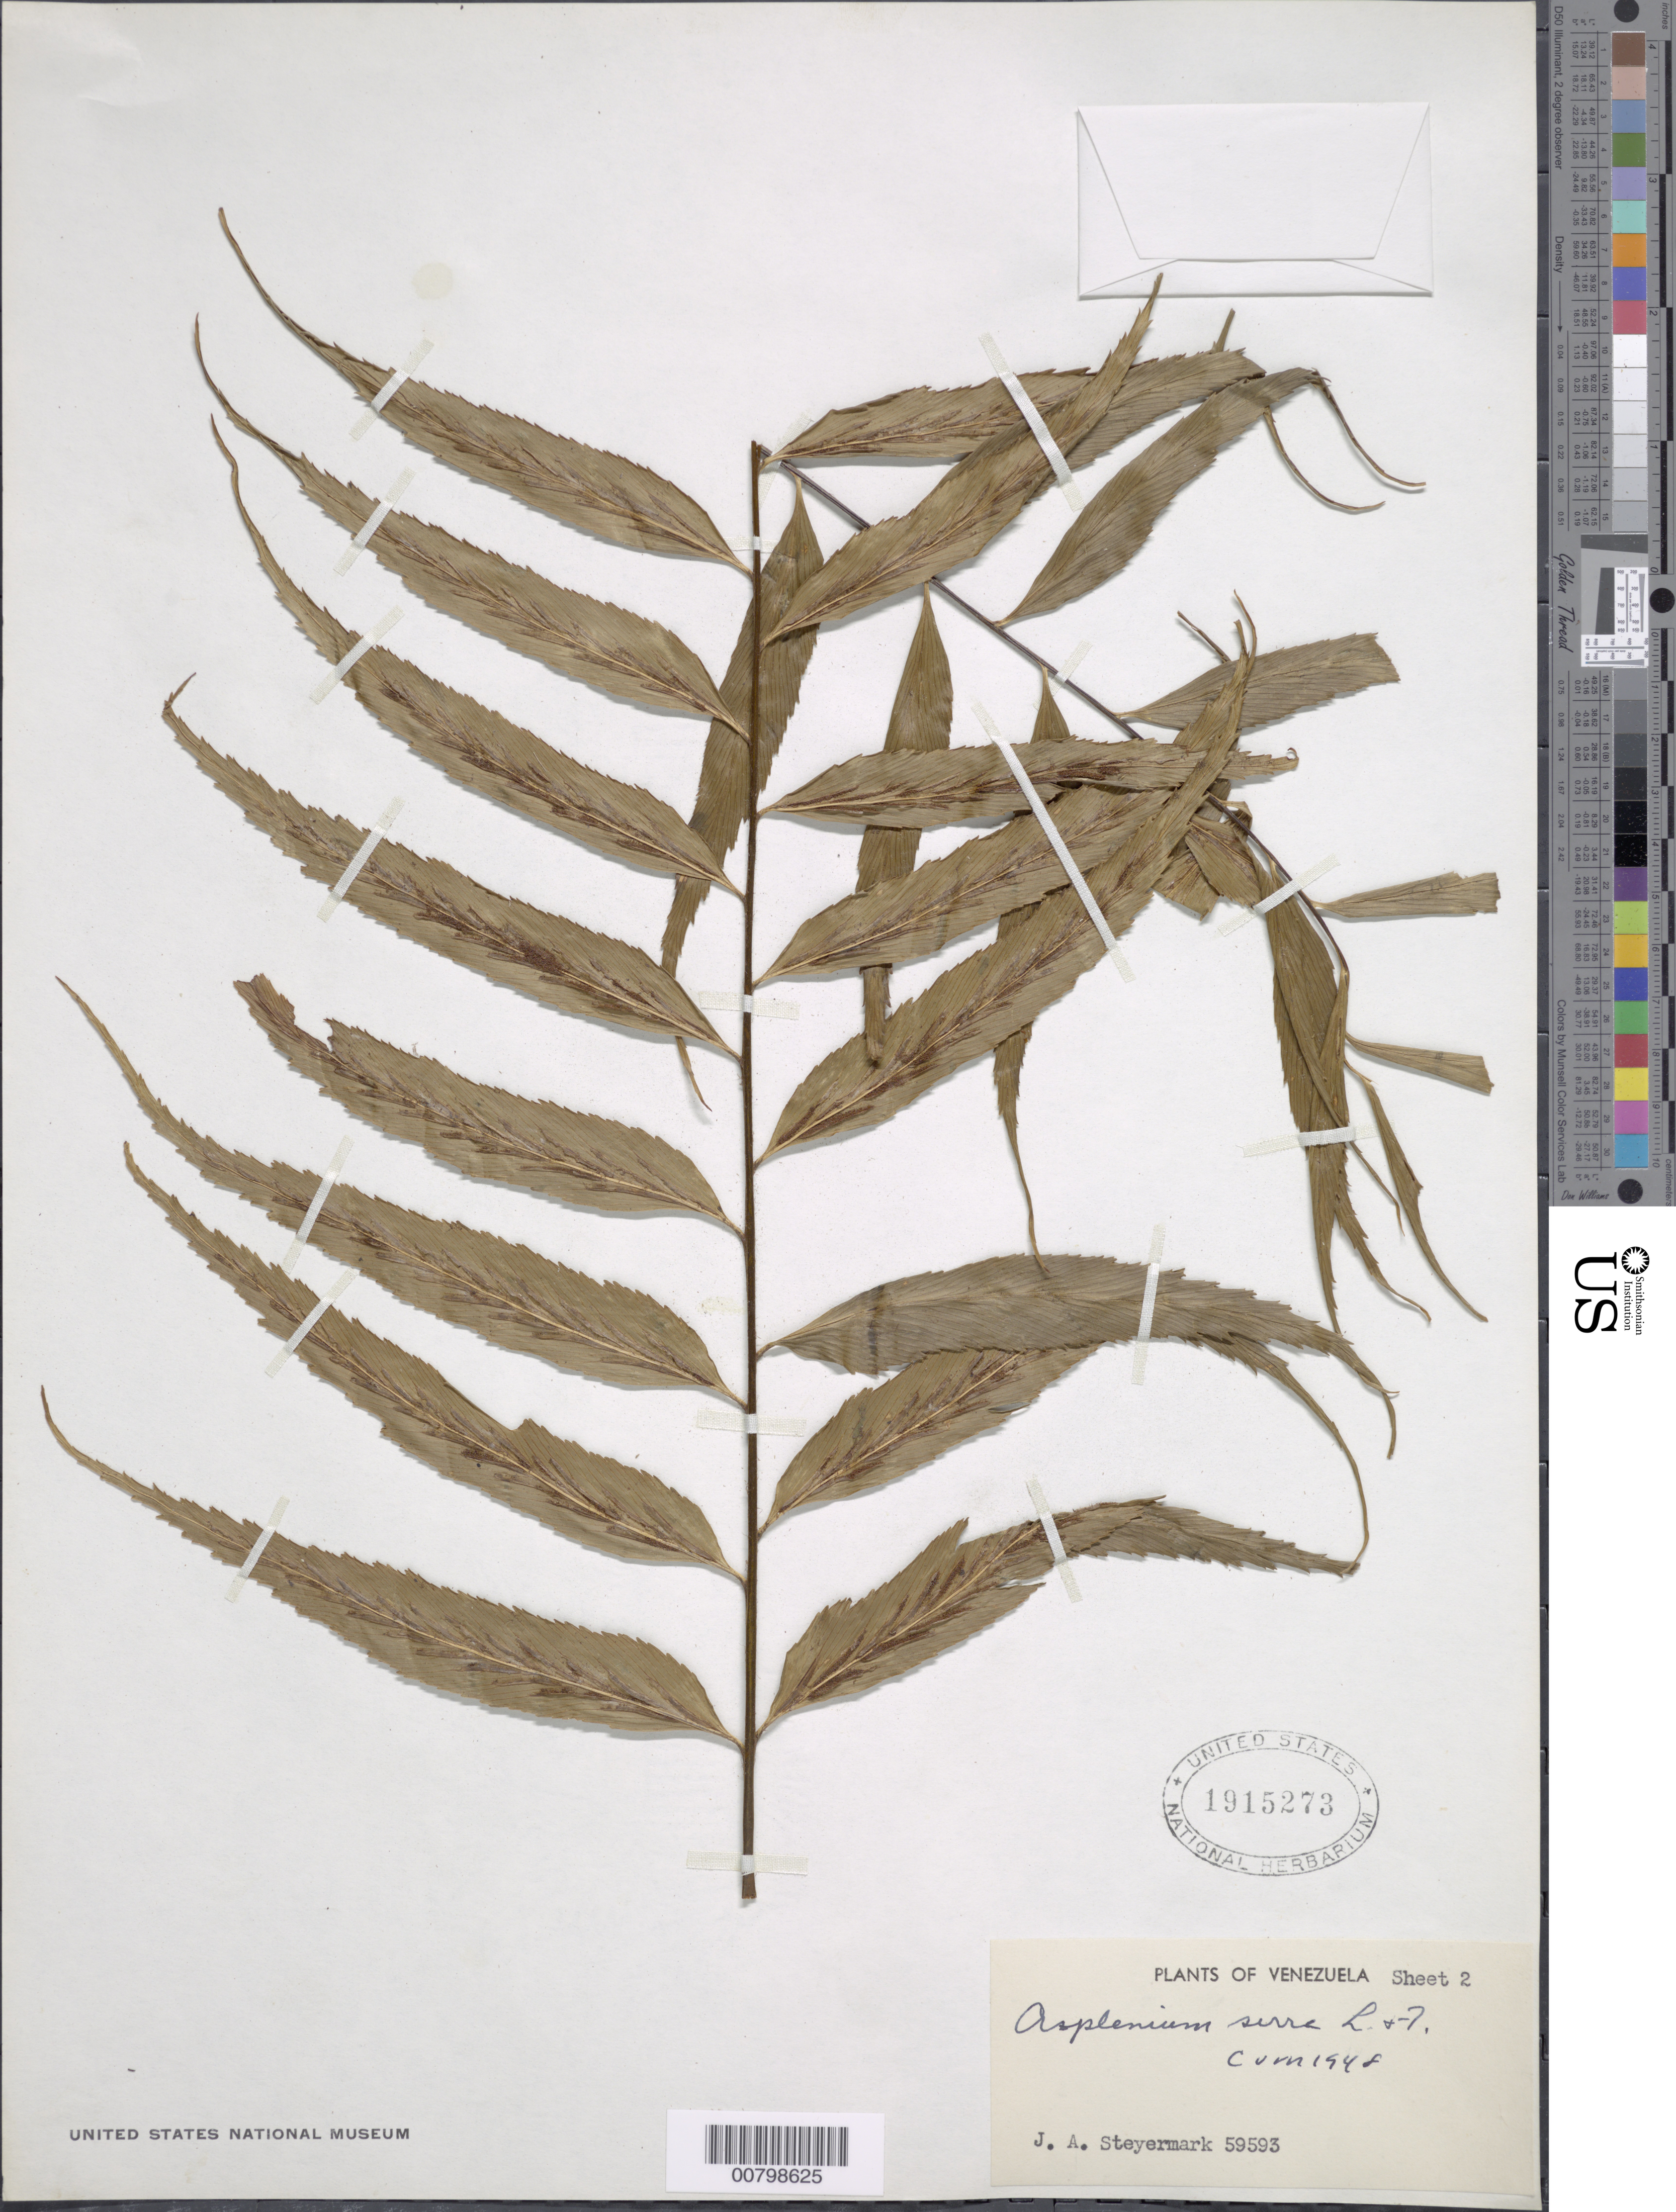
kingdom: Plantae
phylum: Tracheophyta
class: Polypodiopsida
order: Polypodiales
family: Aspleniaceae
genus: Asplenium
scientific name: Asplenium serra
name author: Langsd. & Fisch.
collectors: J. Steyermark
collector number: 59593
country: Venezuela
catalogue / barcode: US 1915273